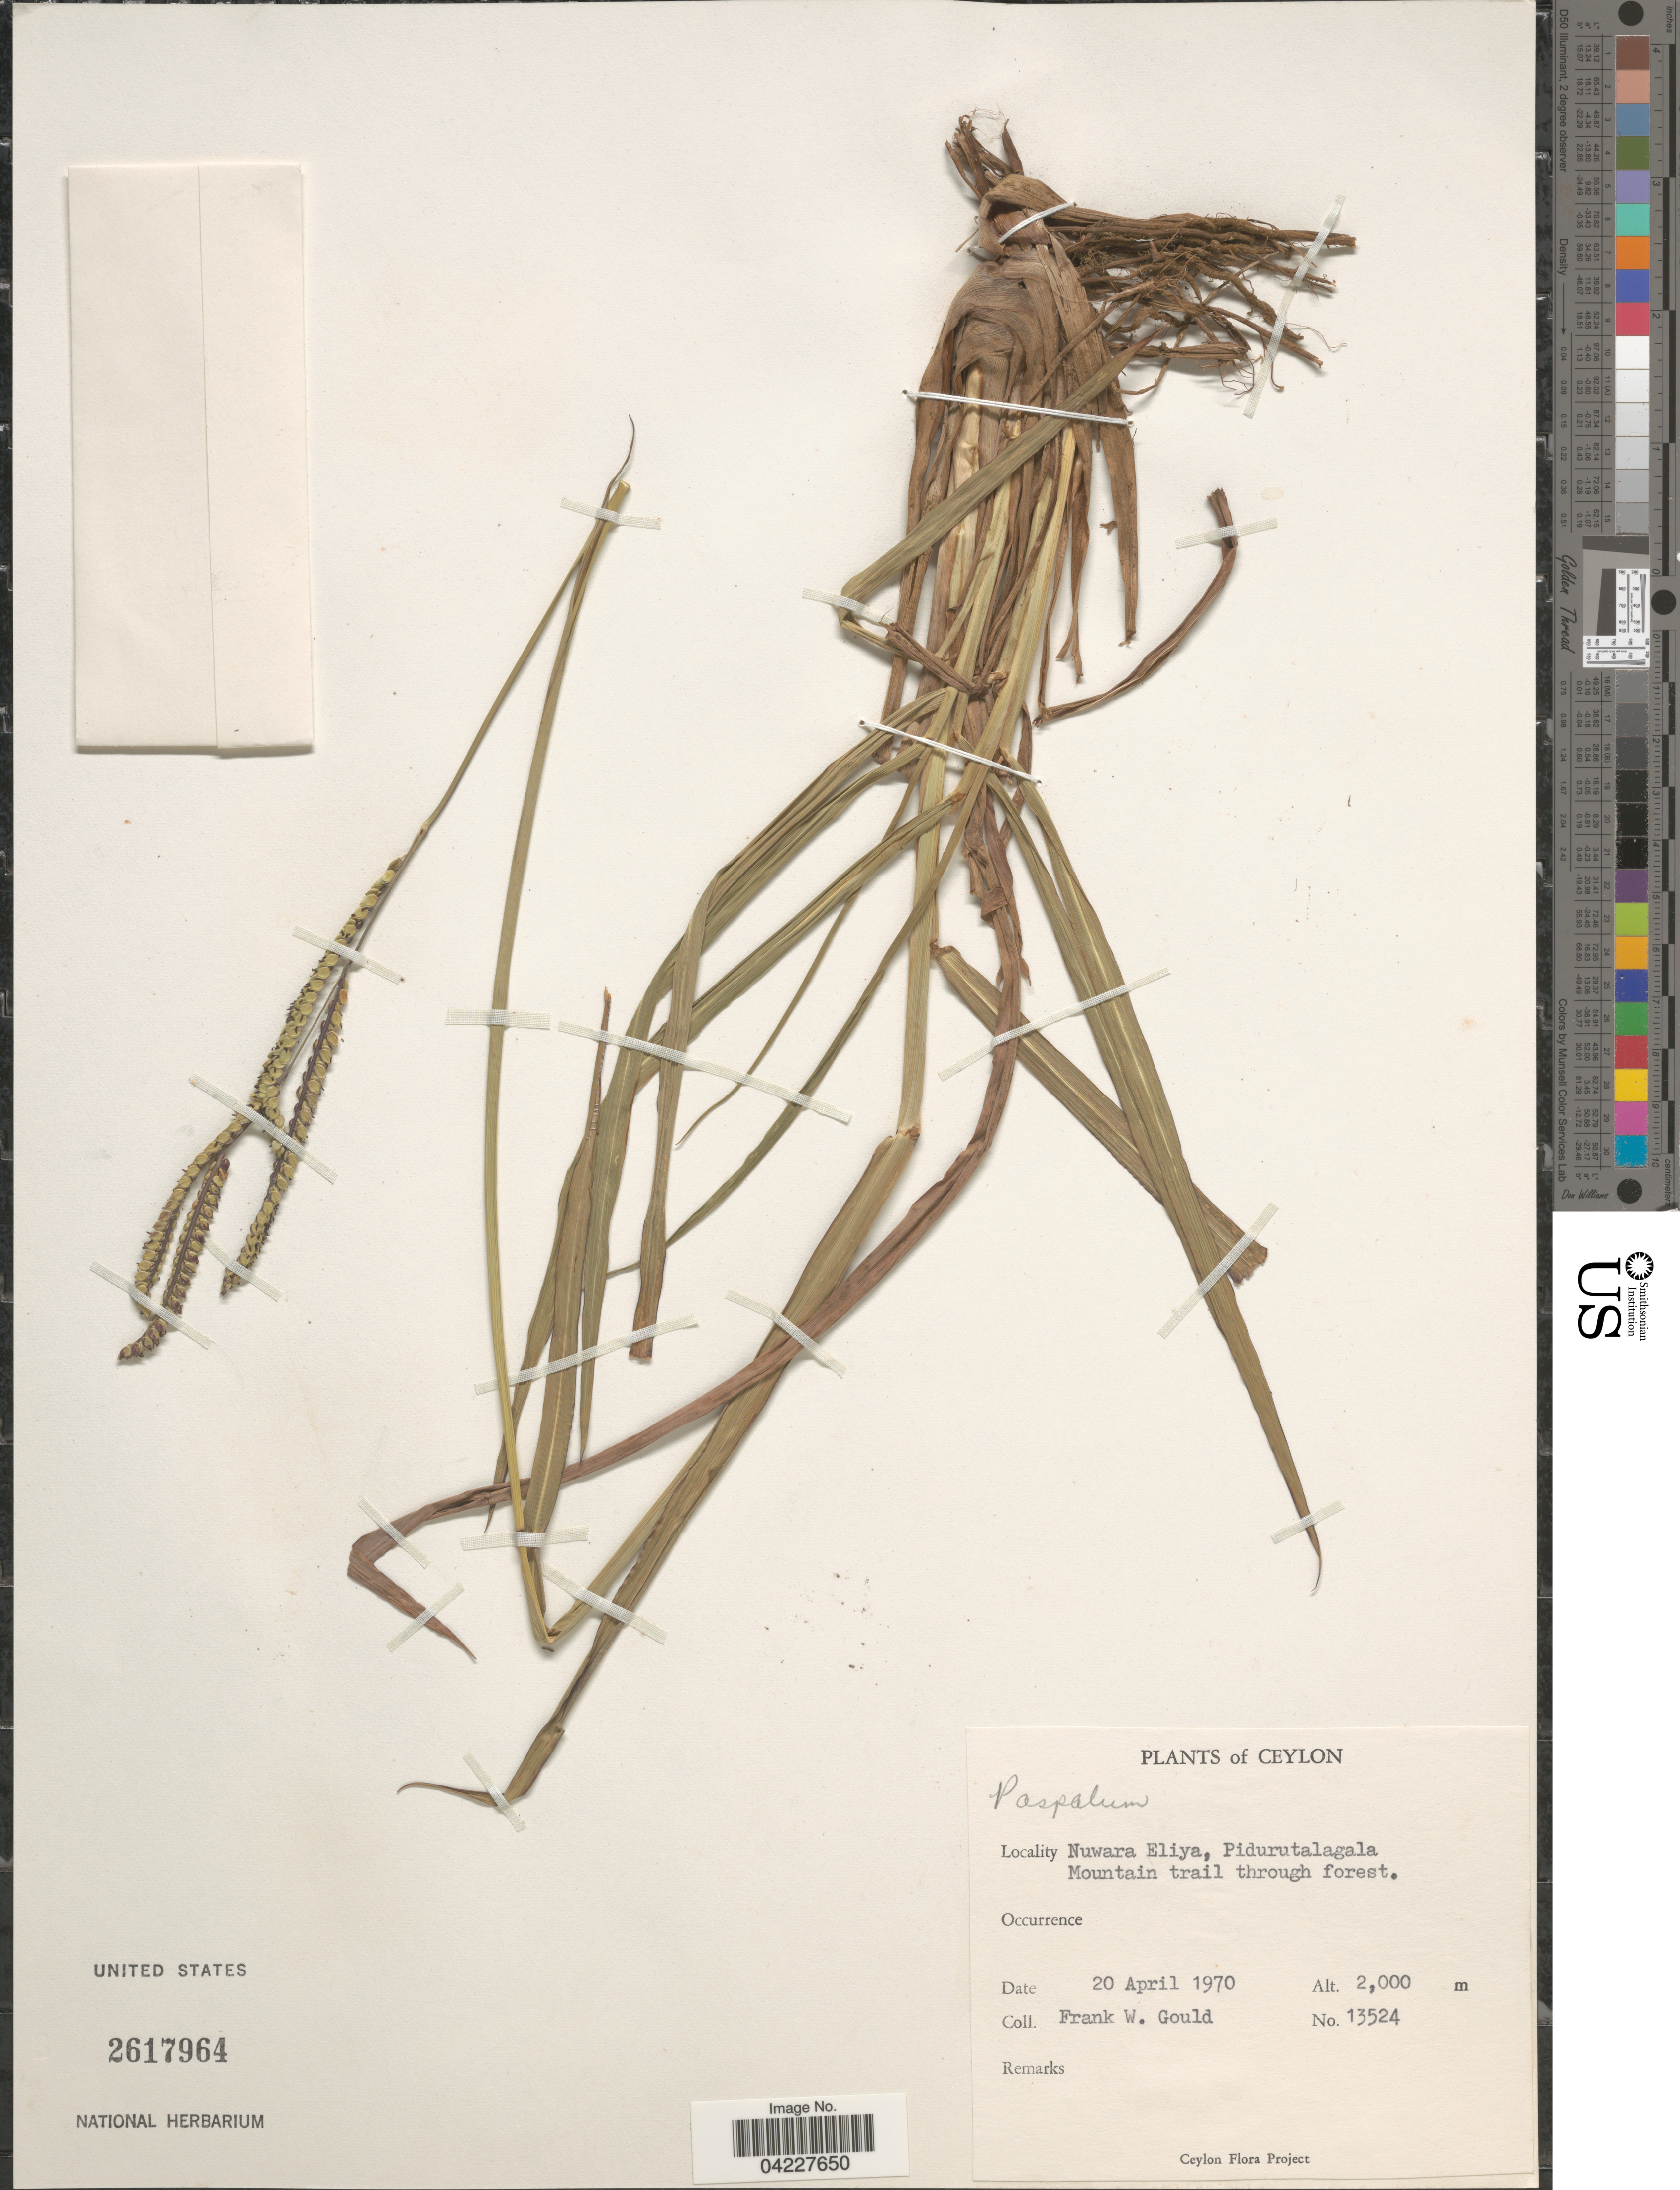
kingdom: Plantae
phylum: Tracheophyta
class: Liliopsida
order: Poales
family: Poaceae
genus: Paspalum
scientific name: Paspalum sp.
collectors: F. W. Gould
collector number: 13524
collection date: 1970-04-20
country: Sri Lanka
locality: Ceylon. Nuwara Eliya, Pidurutalagala Mountain trail through forest.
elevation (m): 2000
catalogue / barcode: US 2617964